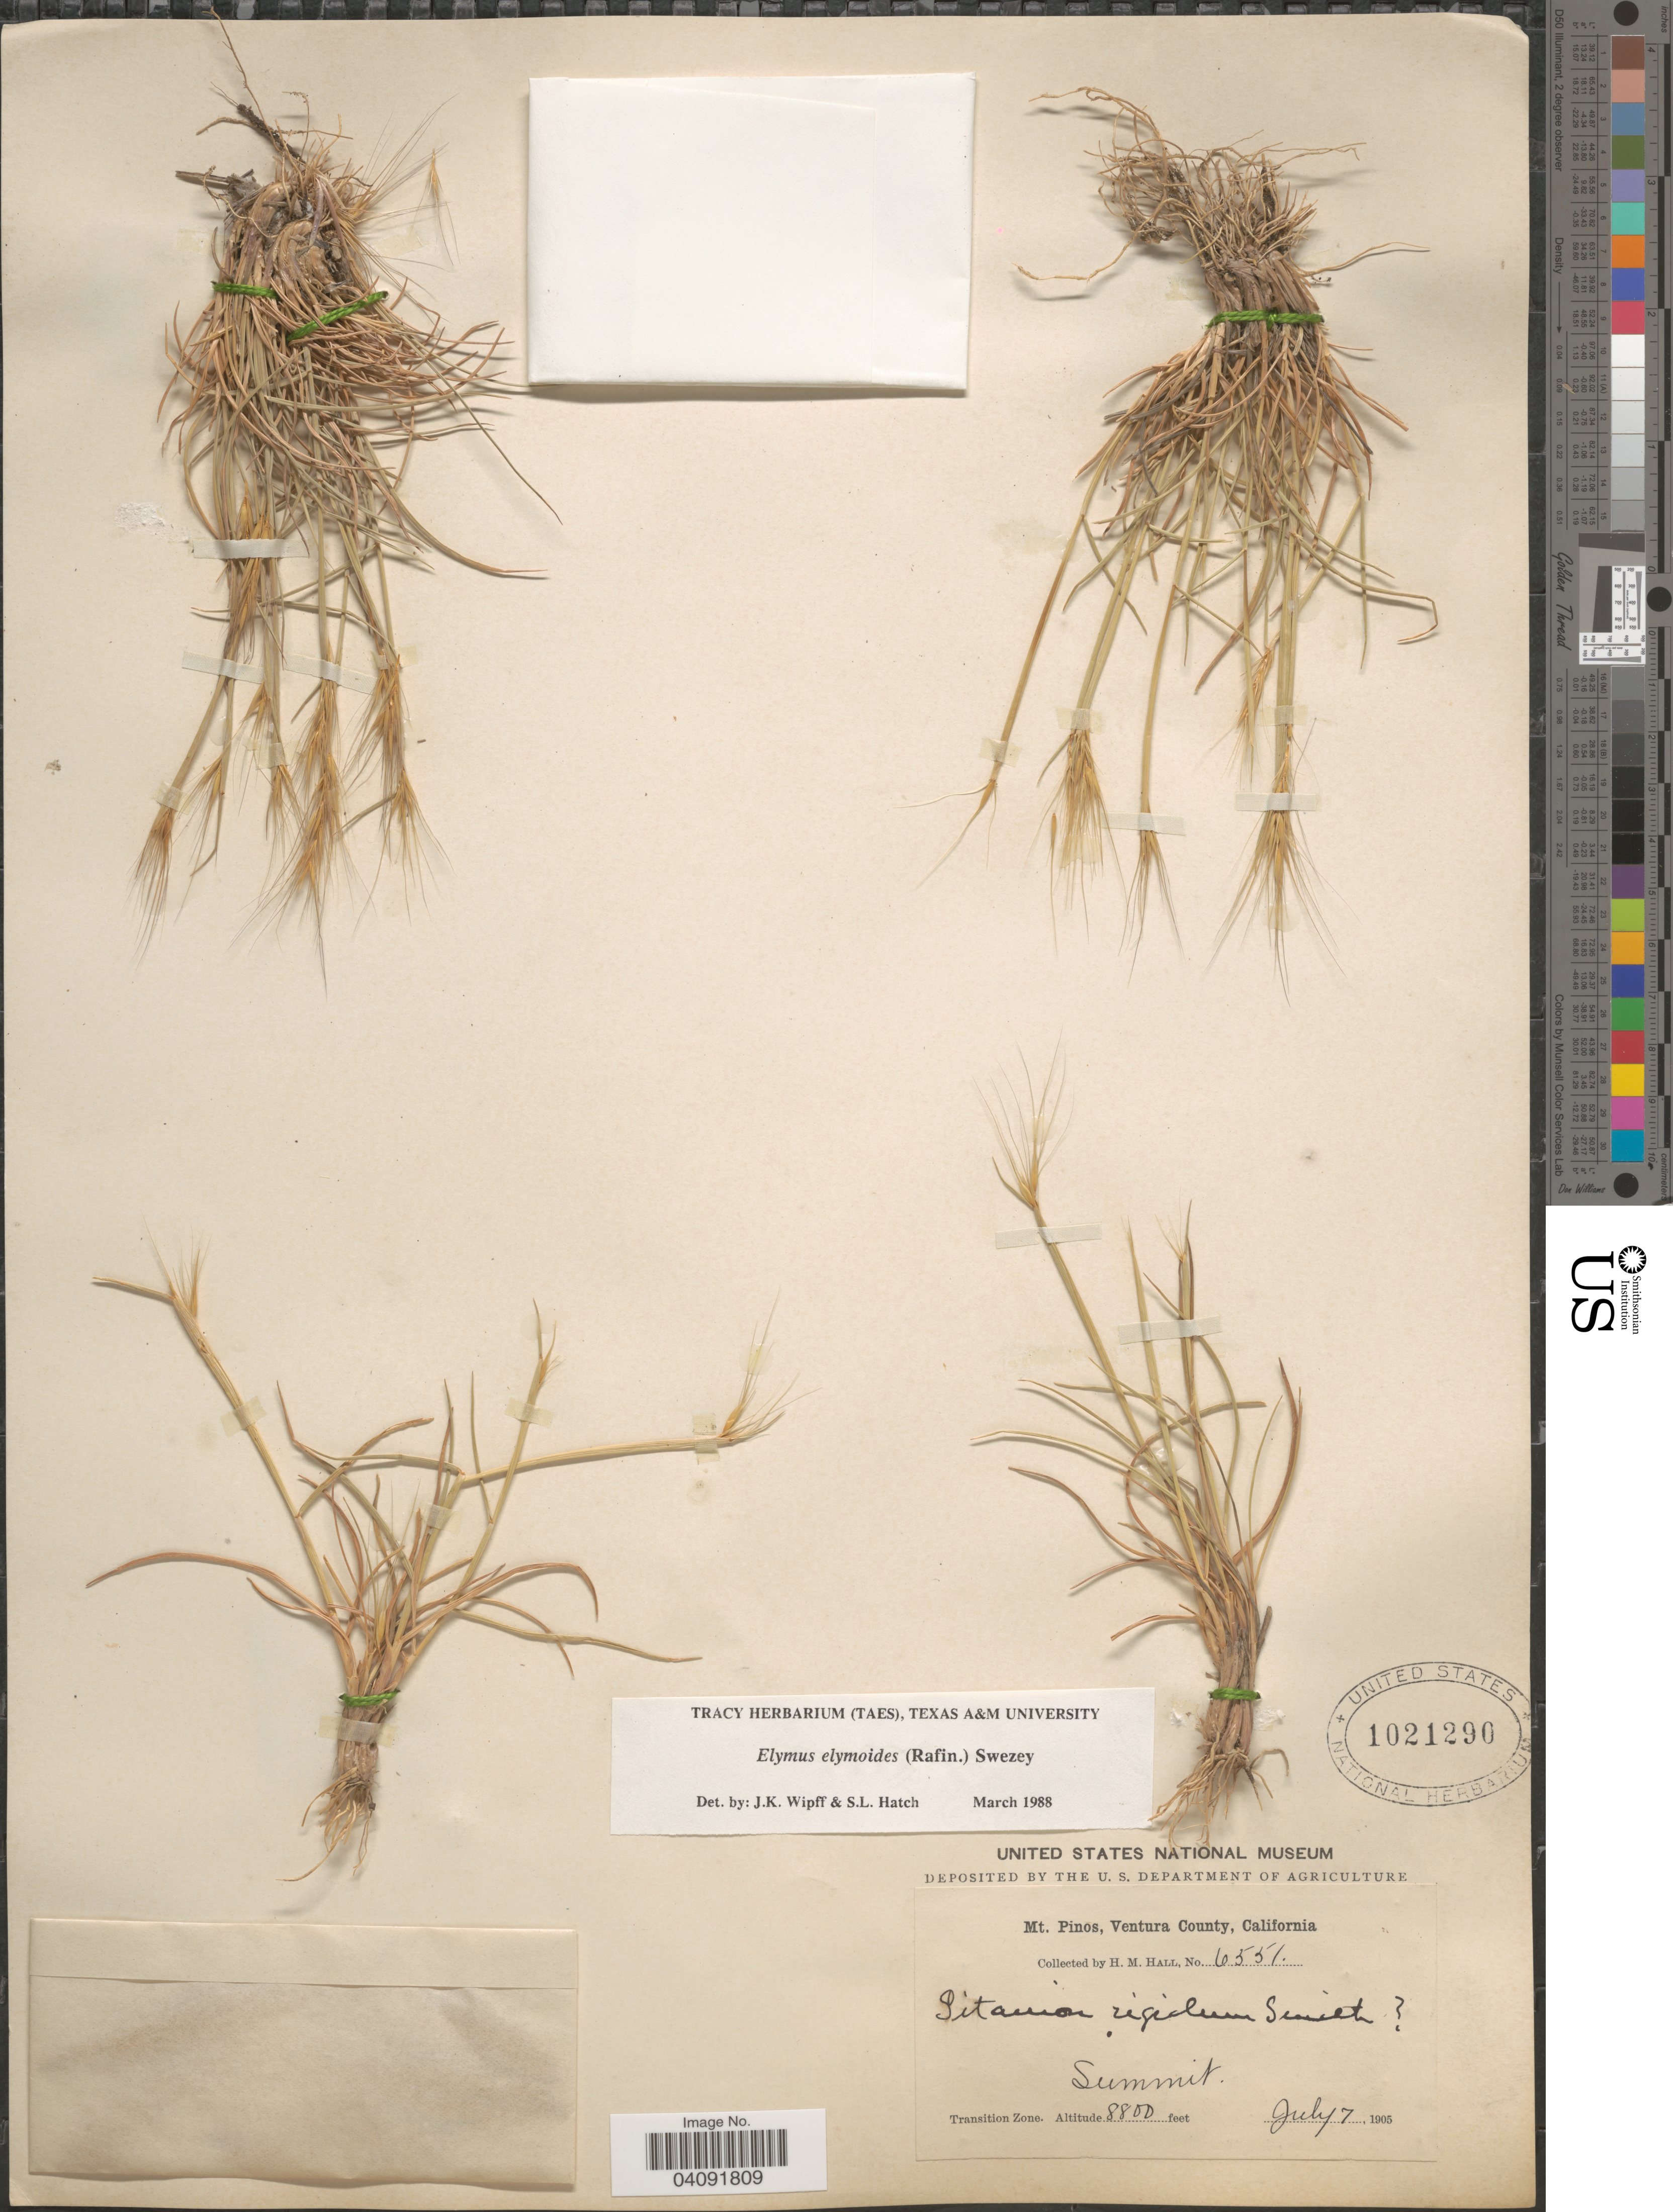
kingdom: Plantae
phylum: Tracheophyta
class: Liliopsida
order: Poales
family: Poaceae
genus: Elymus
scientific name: Elymus elymoides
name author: (Raf.) Swezey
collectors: H. M. Hall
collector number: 6551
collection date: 1905-07-07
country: United States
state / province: California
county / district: Ventura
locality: Mt. Pinos, Ventura County. Summit. Transition Zone.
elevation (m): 2682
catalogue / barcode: US 1021290